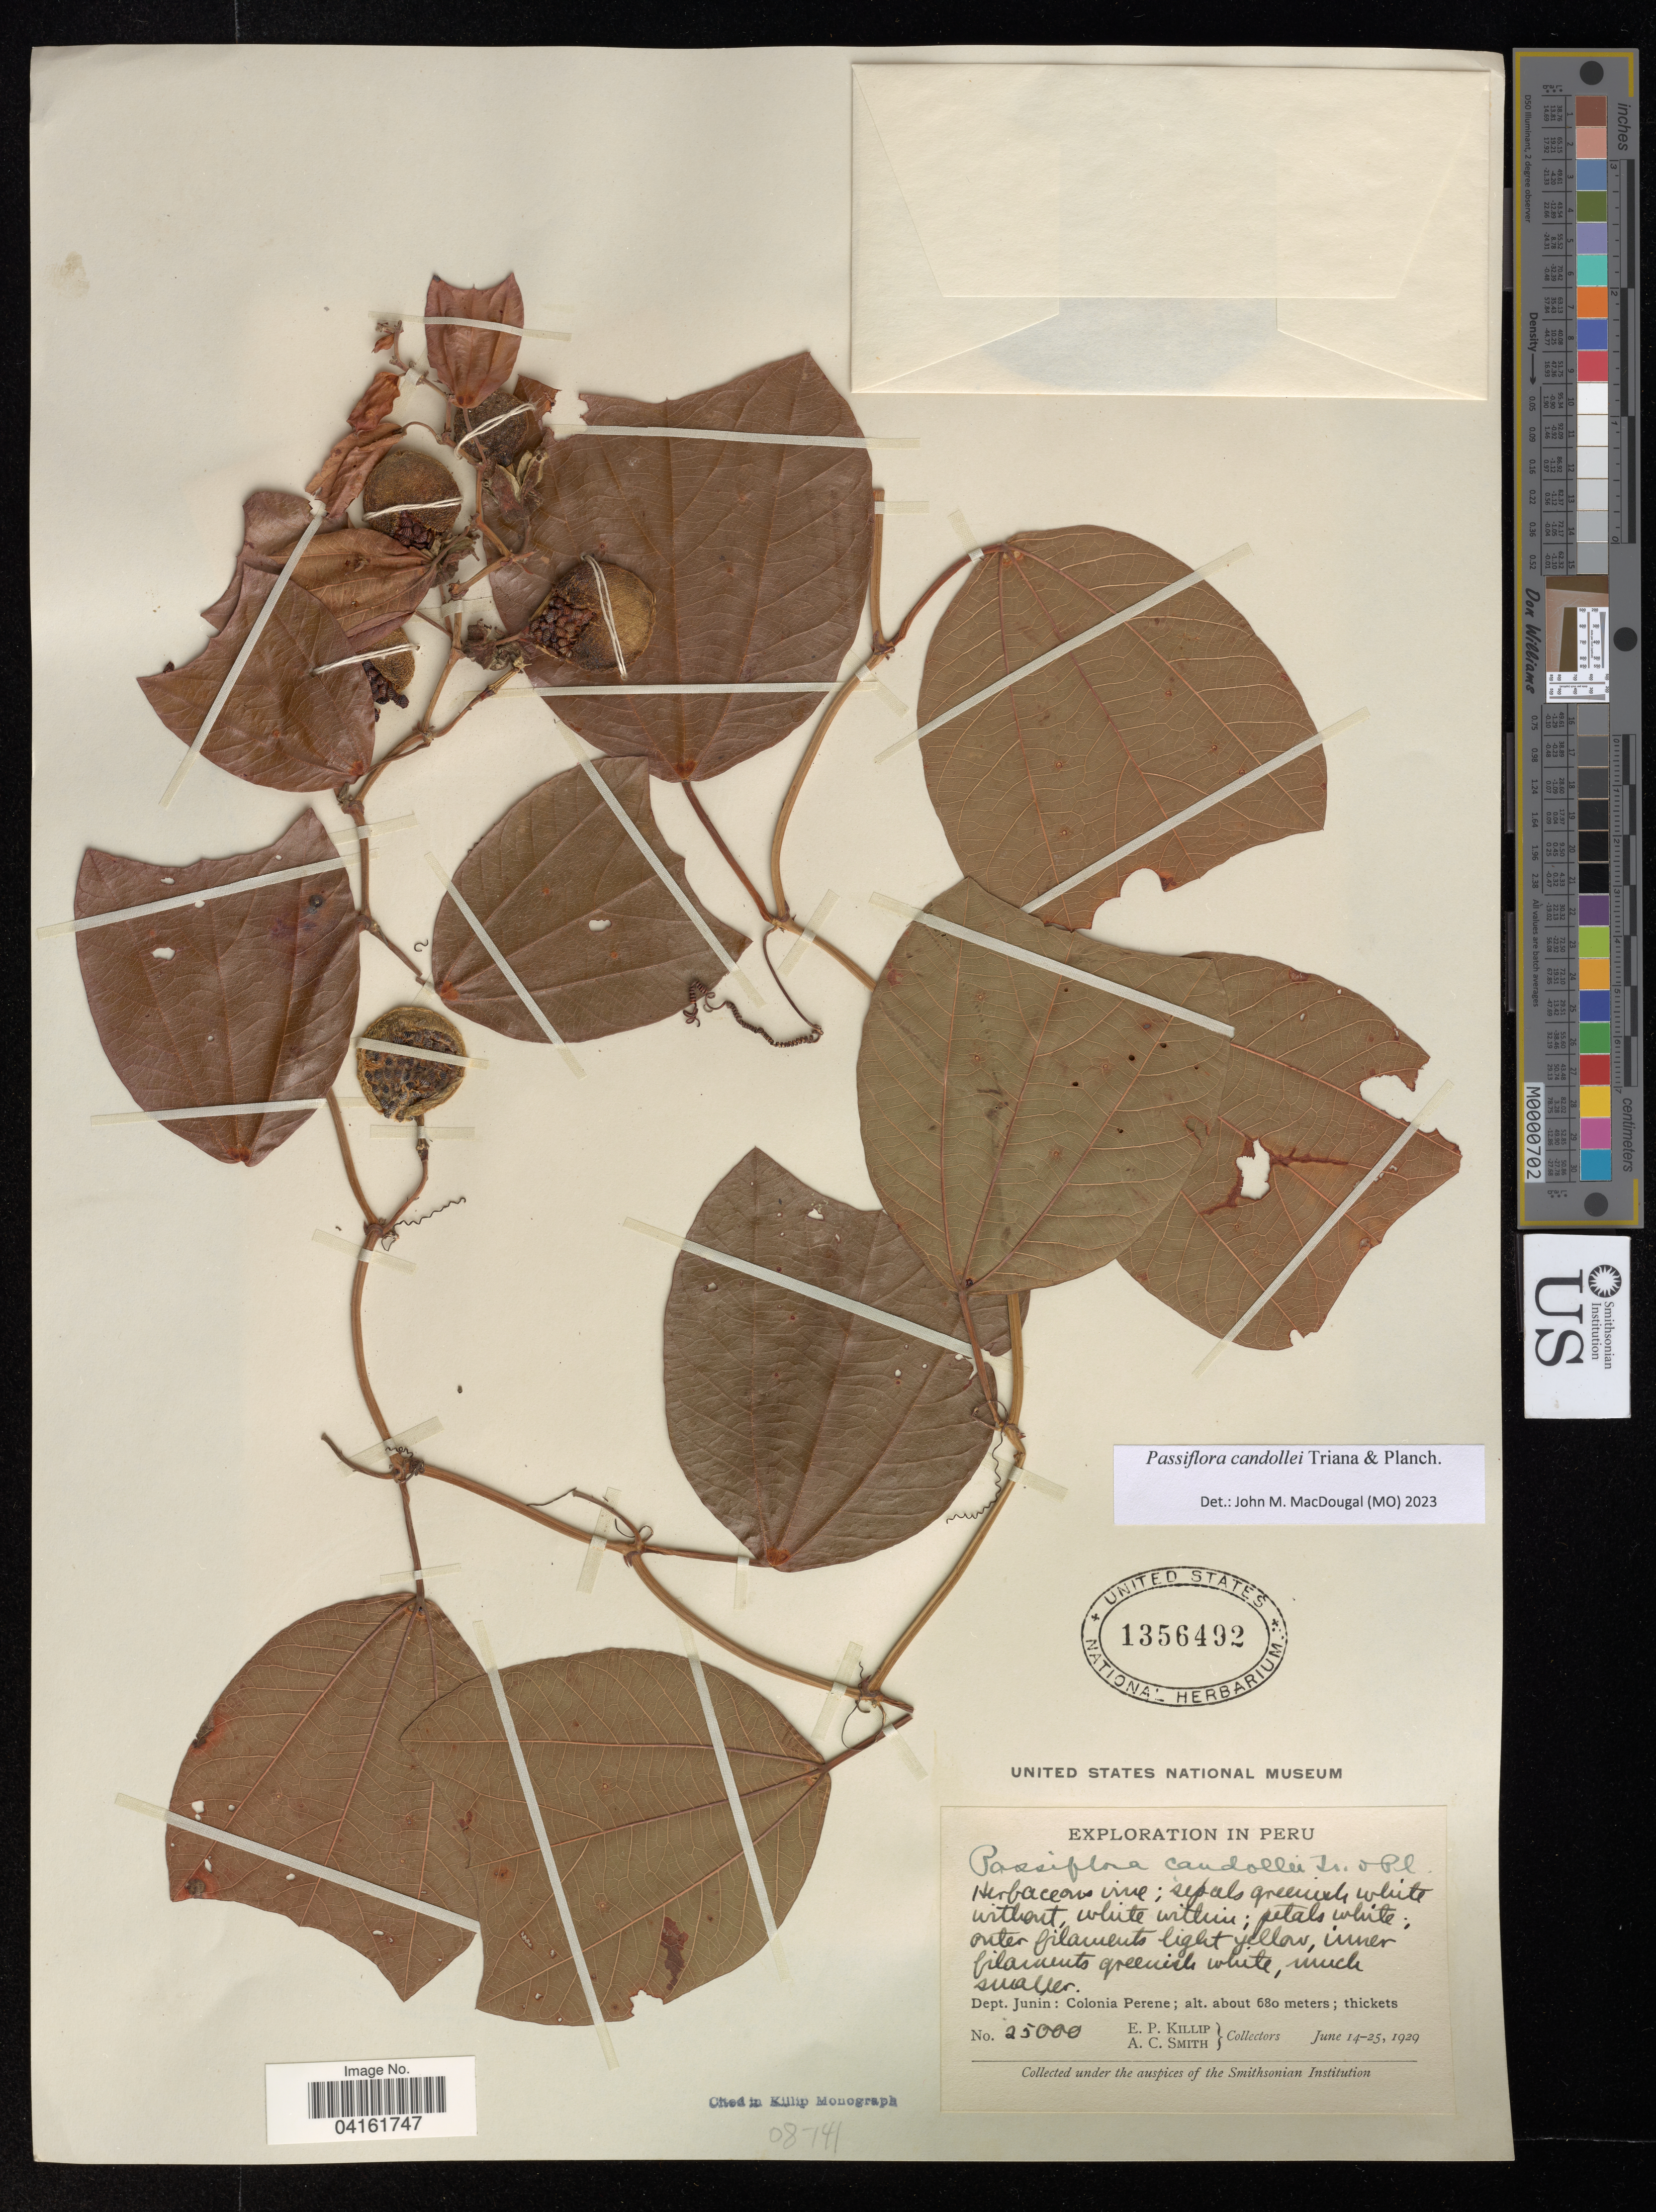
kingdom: Plantae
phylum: Tracheophyta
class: Magnoliopsida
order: Malpighiales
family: Passifloraceae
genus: Passiflora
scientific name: Passiflora candollei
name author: Triana & Planch.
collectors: E. P. Killip & A. C. Smith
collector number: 25000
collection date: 1929-06-14/1929-06-25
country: Peru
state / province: Junin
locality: Colonia Perene.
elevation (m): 680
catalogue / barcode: US 1356492